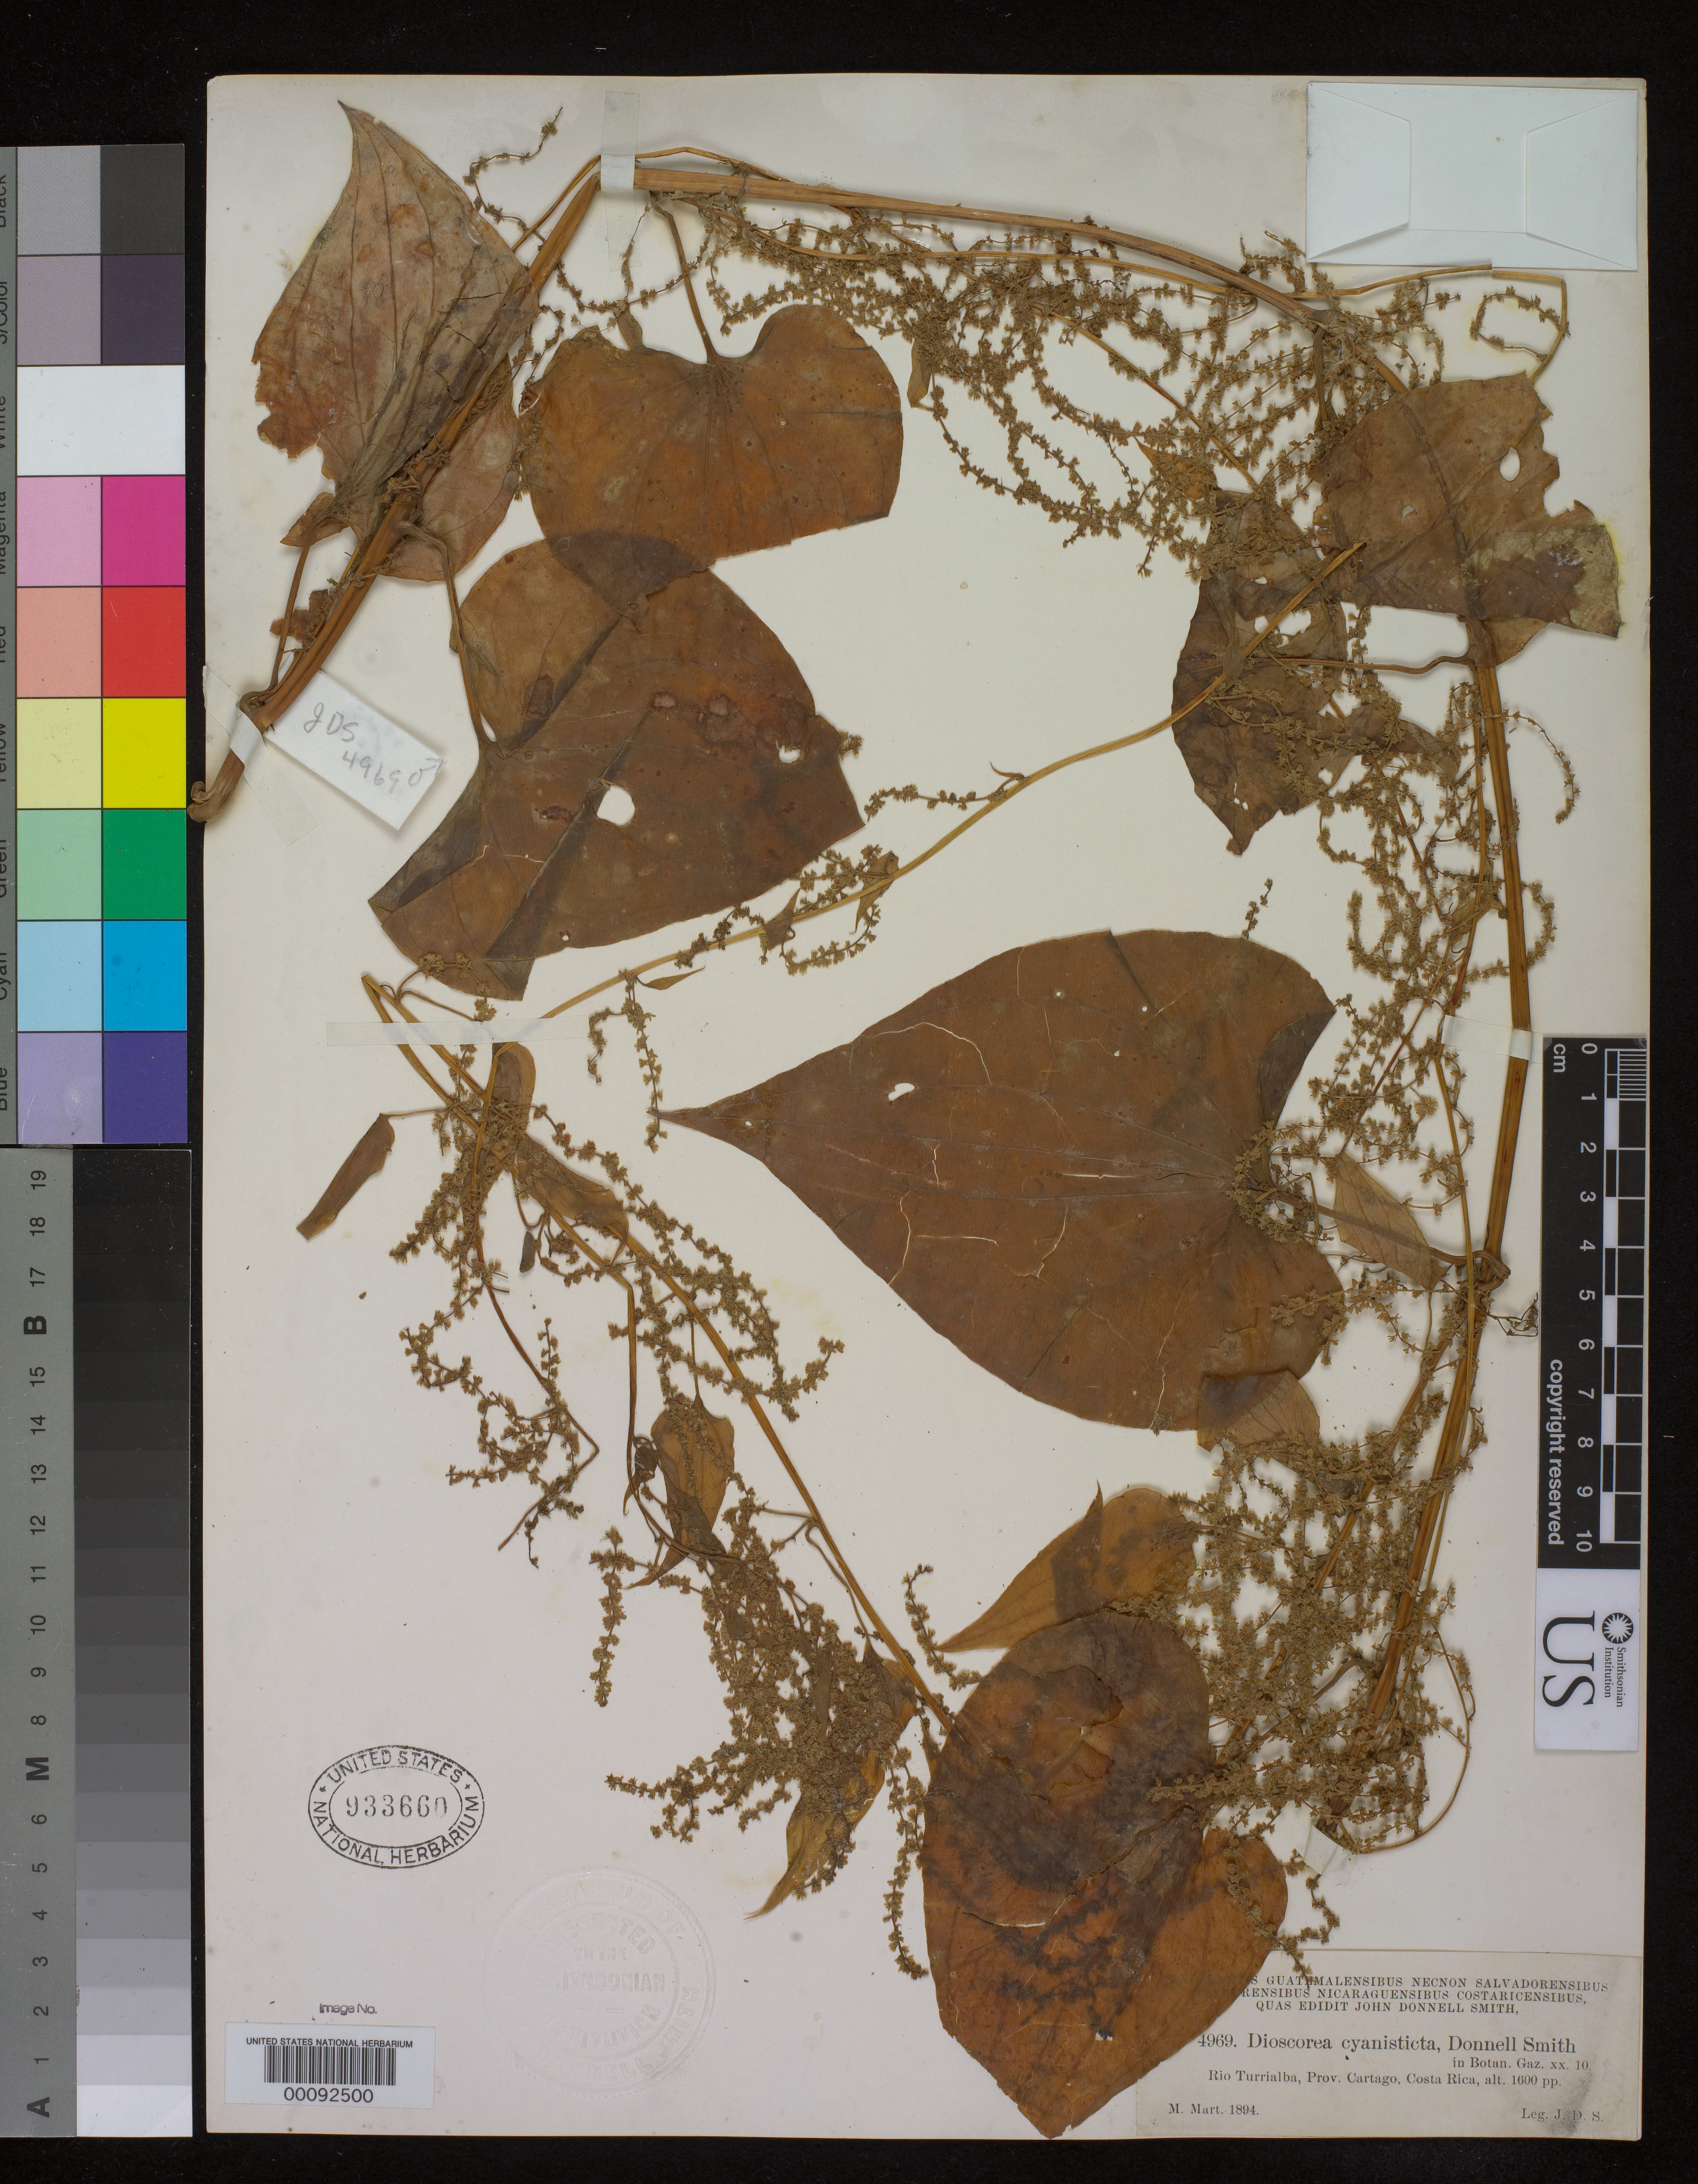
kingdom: Plantae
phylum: Tracheophyta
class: Liliopsida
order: Dioscoreales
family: Dioscoreaceae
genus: Dioscorea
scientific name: Dioscorea cyanisticta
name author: Donn. Sm.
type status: Type Collection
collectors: J. Donnell Smith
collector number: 4969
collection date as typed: Mar 1894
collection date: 1894-03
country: Costa Rica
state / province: Cartago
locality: Rio Turrialba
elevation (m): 488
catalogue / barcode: US 933660